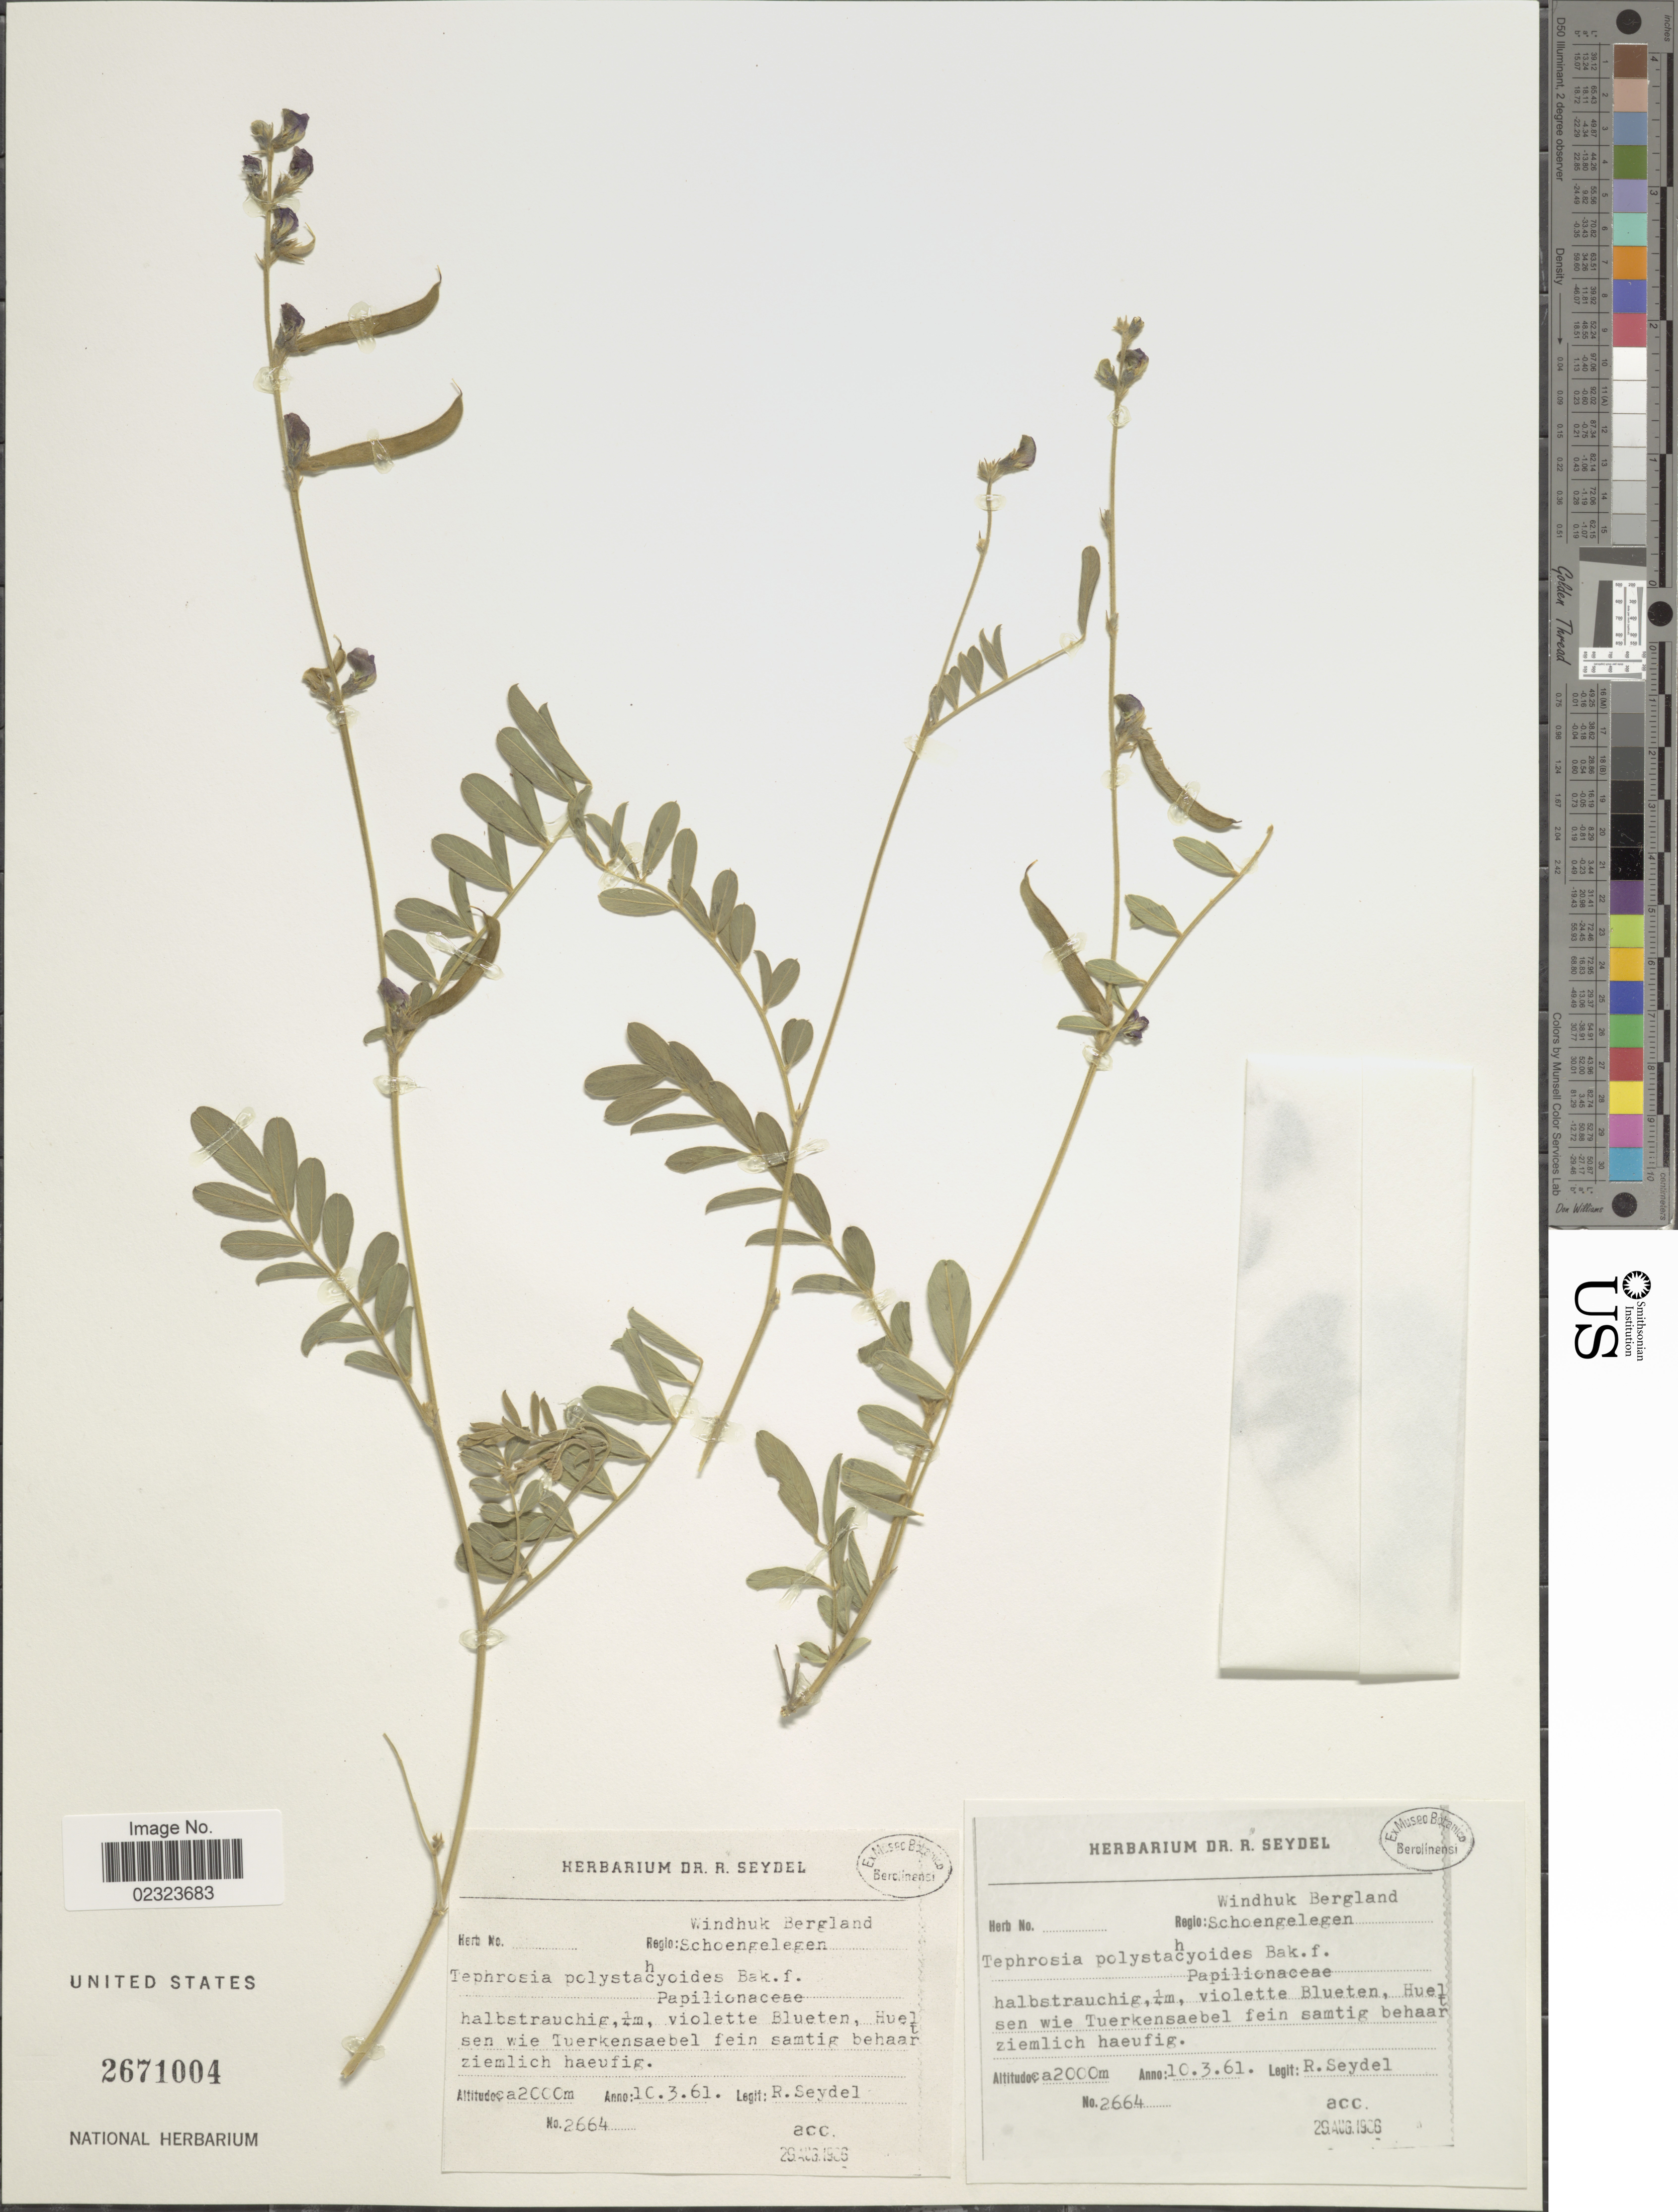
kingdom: Plantae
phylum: Tracheophyta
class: Magnoliopsida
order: Fabales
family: Fabaceae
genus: Tephrosia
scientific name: Tephrosia polystachyoides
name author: Baker f.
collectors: R. Seydel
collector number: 2664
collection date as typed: Transcribed d/m/y: 10/3/61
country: Namibia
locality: Windhuk Bergland, Regio Schoengelegen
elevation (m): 2000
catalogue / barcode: US 2671004